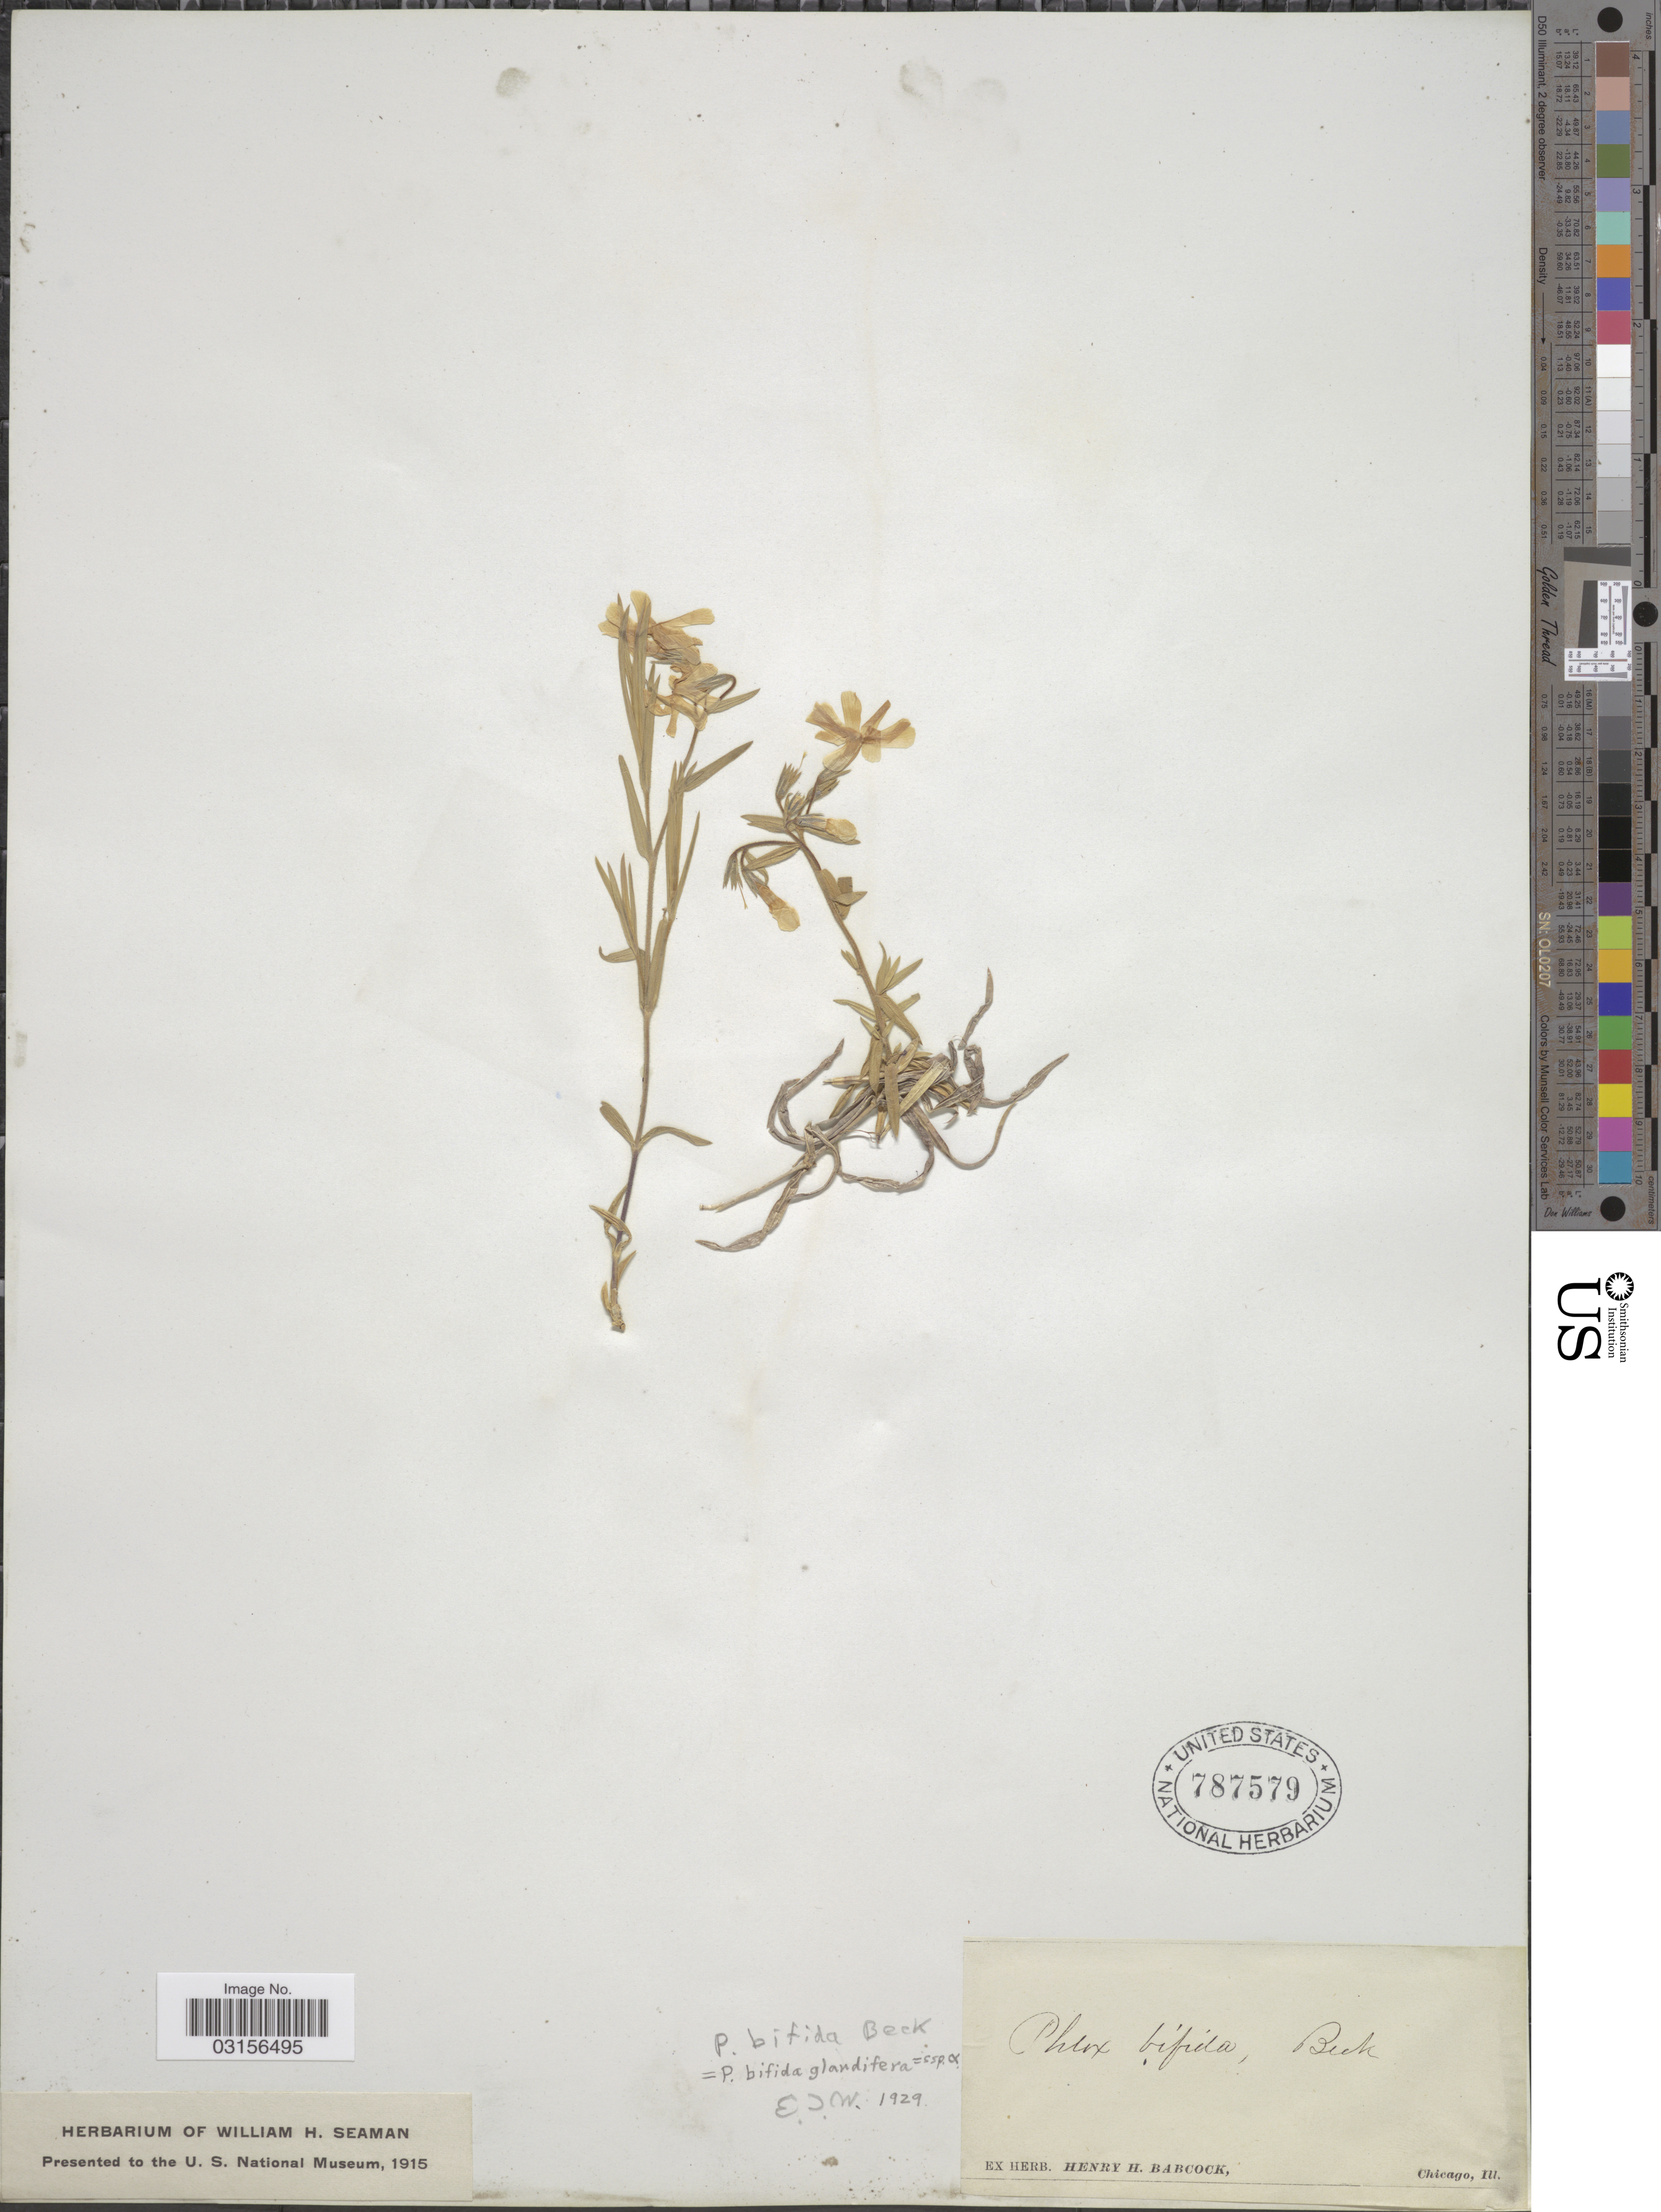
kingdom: Plantae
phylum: Tracheophyta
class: Magnoliopsida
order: Ericales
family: Polemoniaceae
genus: Phlox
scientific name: Phlox bifida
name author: L.C. Beck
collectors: ex herb. Henry Homes Babcock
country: United States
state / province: Illinois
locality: Chicago, Ill.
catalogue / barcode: US 787579